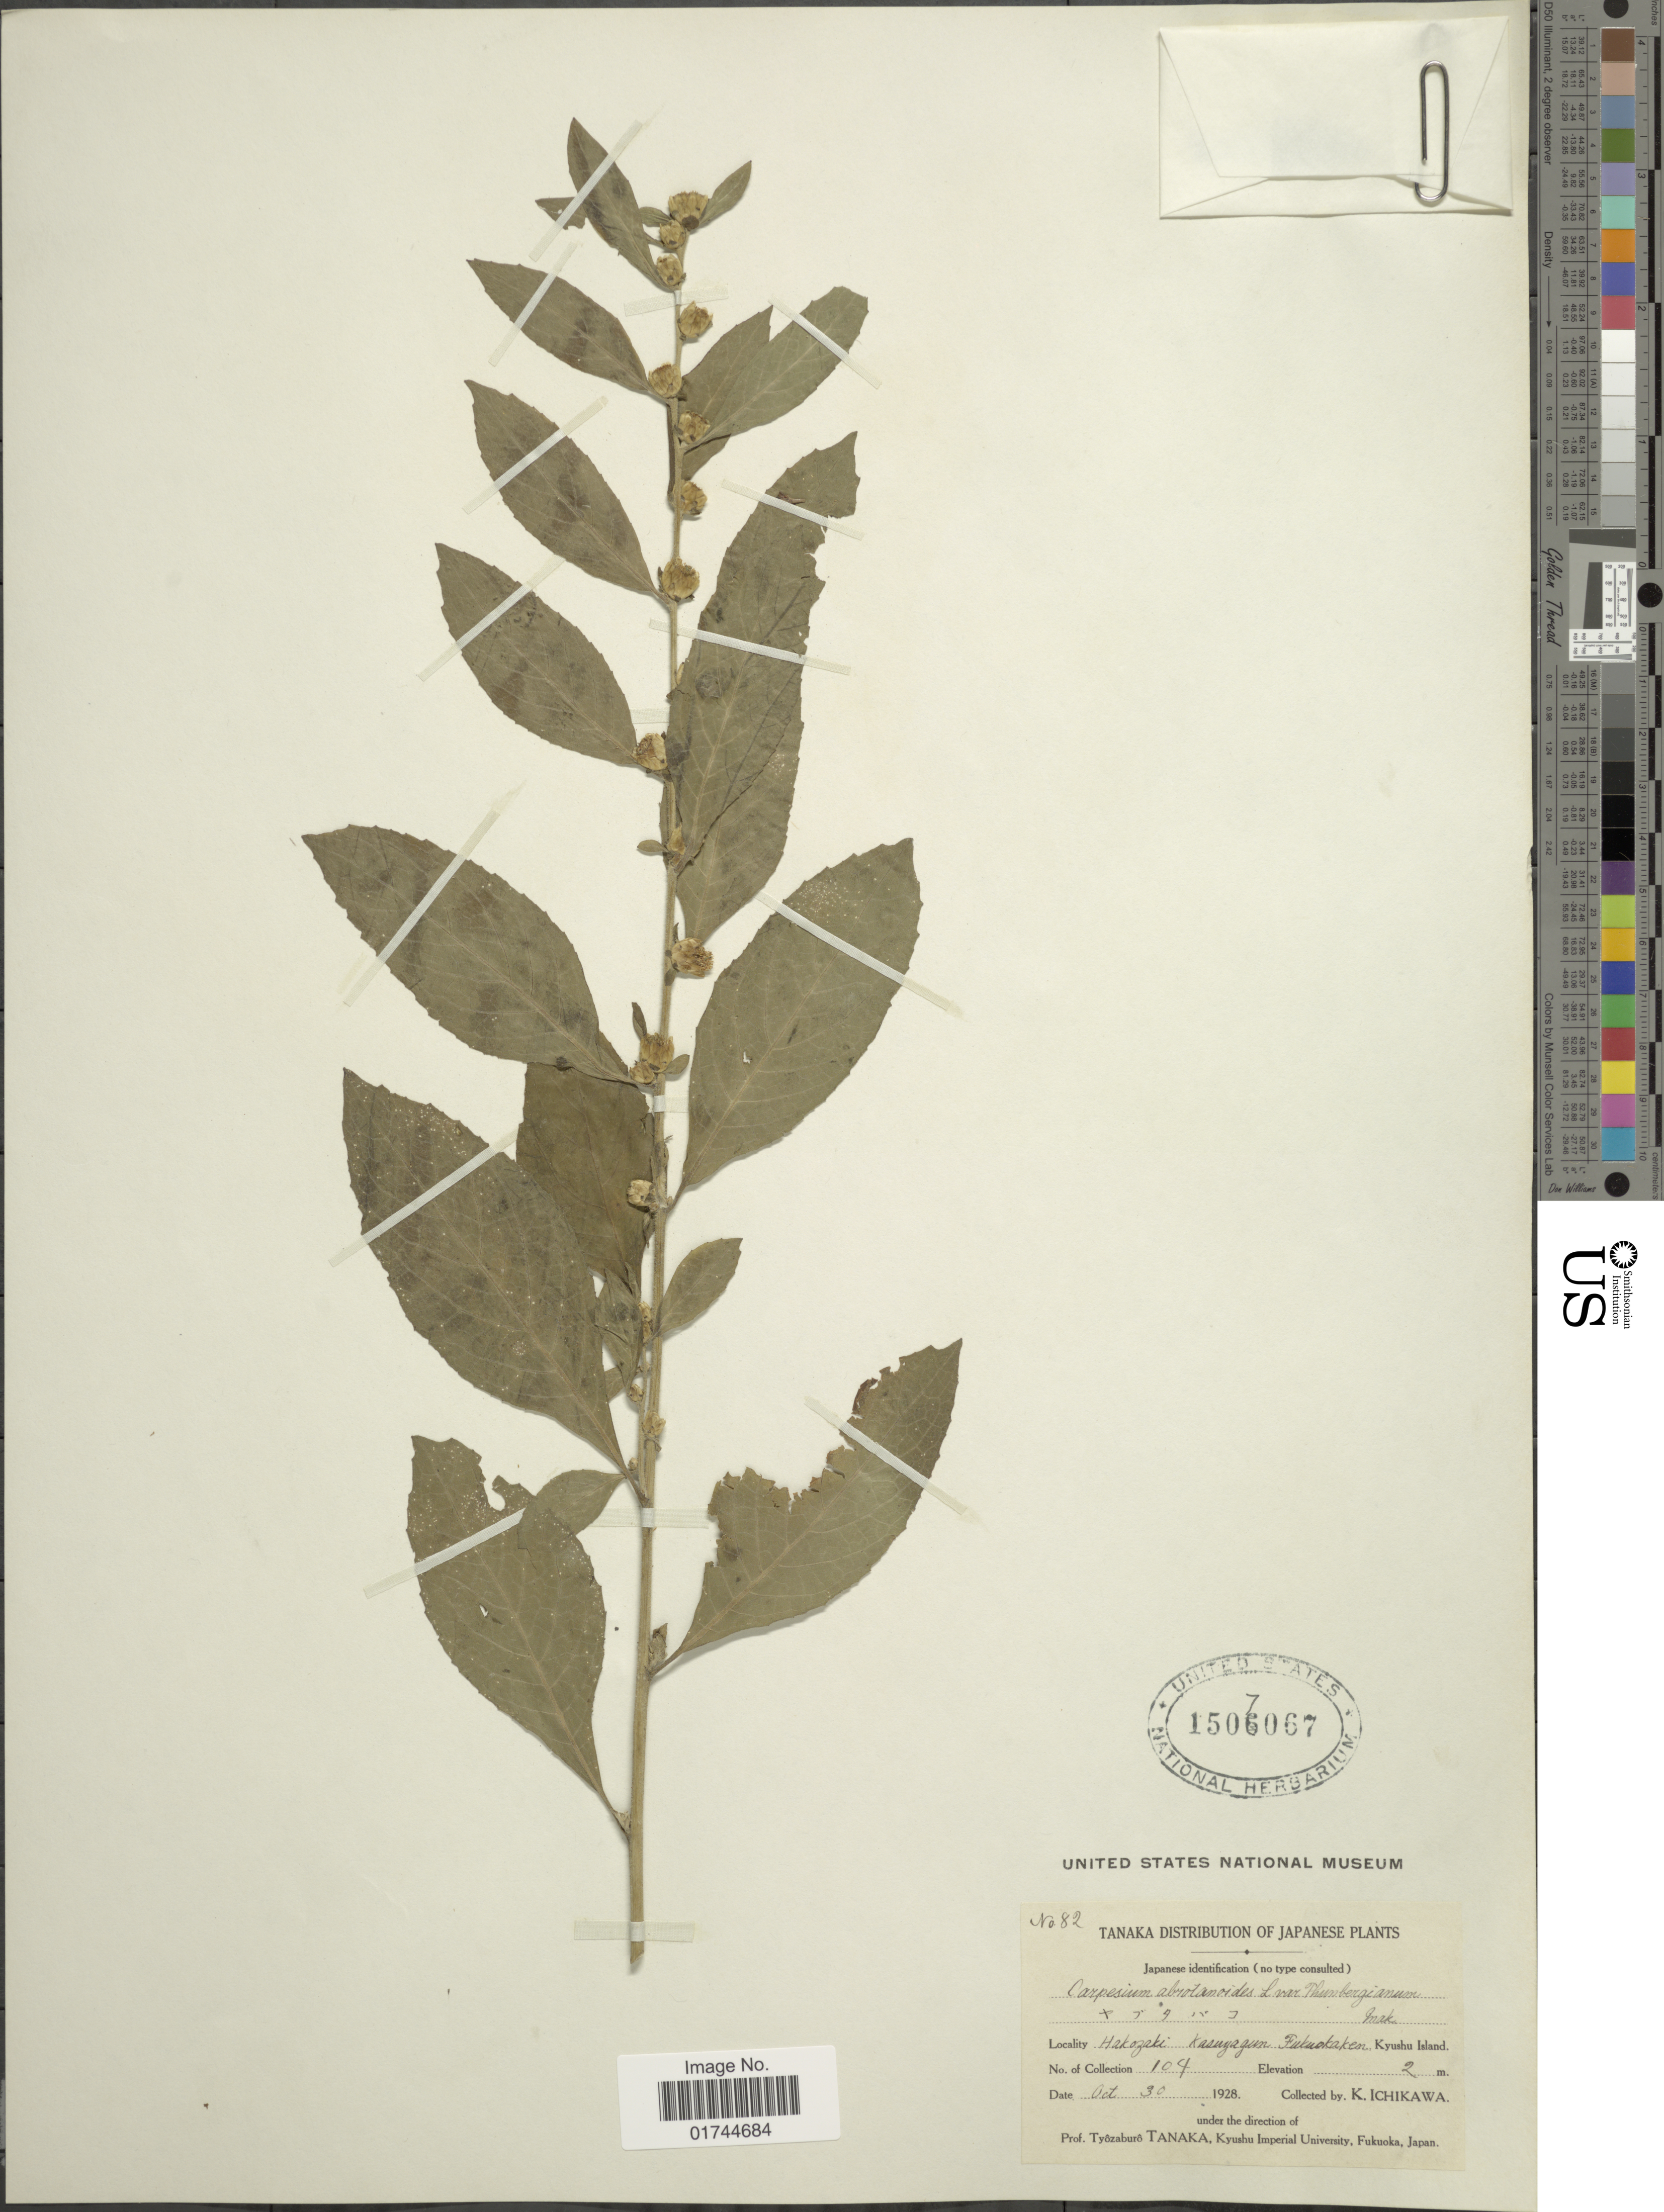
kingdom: Plantae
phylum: Tracheophyta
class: Magnoliopsida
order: Asterales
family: Asteraceae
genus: Carpesium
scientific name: Carpesium abrotanoides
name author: L.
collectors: K. Ichikawa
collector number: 82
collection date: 1928-10-30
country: Japan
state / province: Hukuoka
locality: Hakozaki Kasuyagun Fukuokaken, Kyushu Island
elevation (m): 2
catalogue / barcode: US 1507067